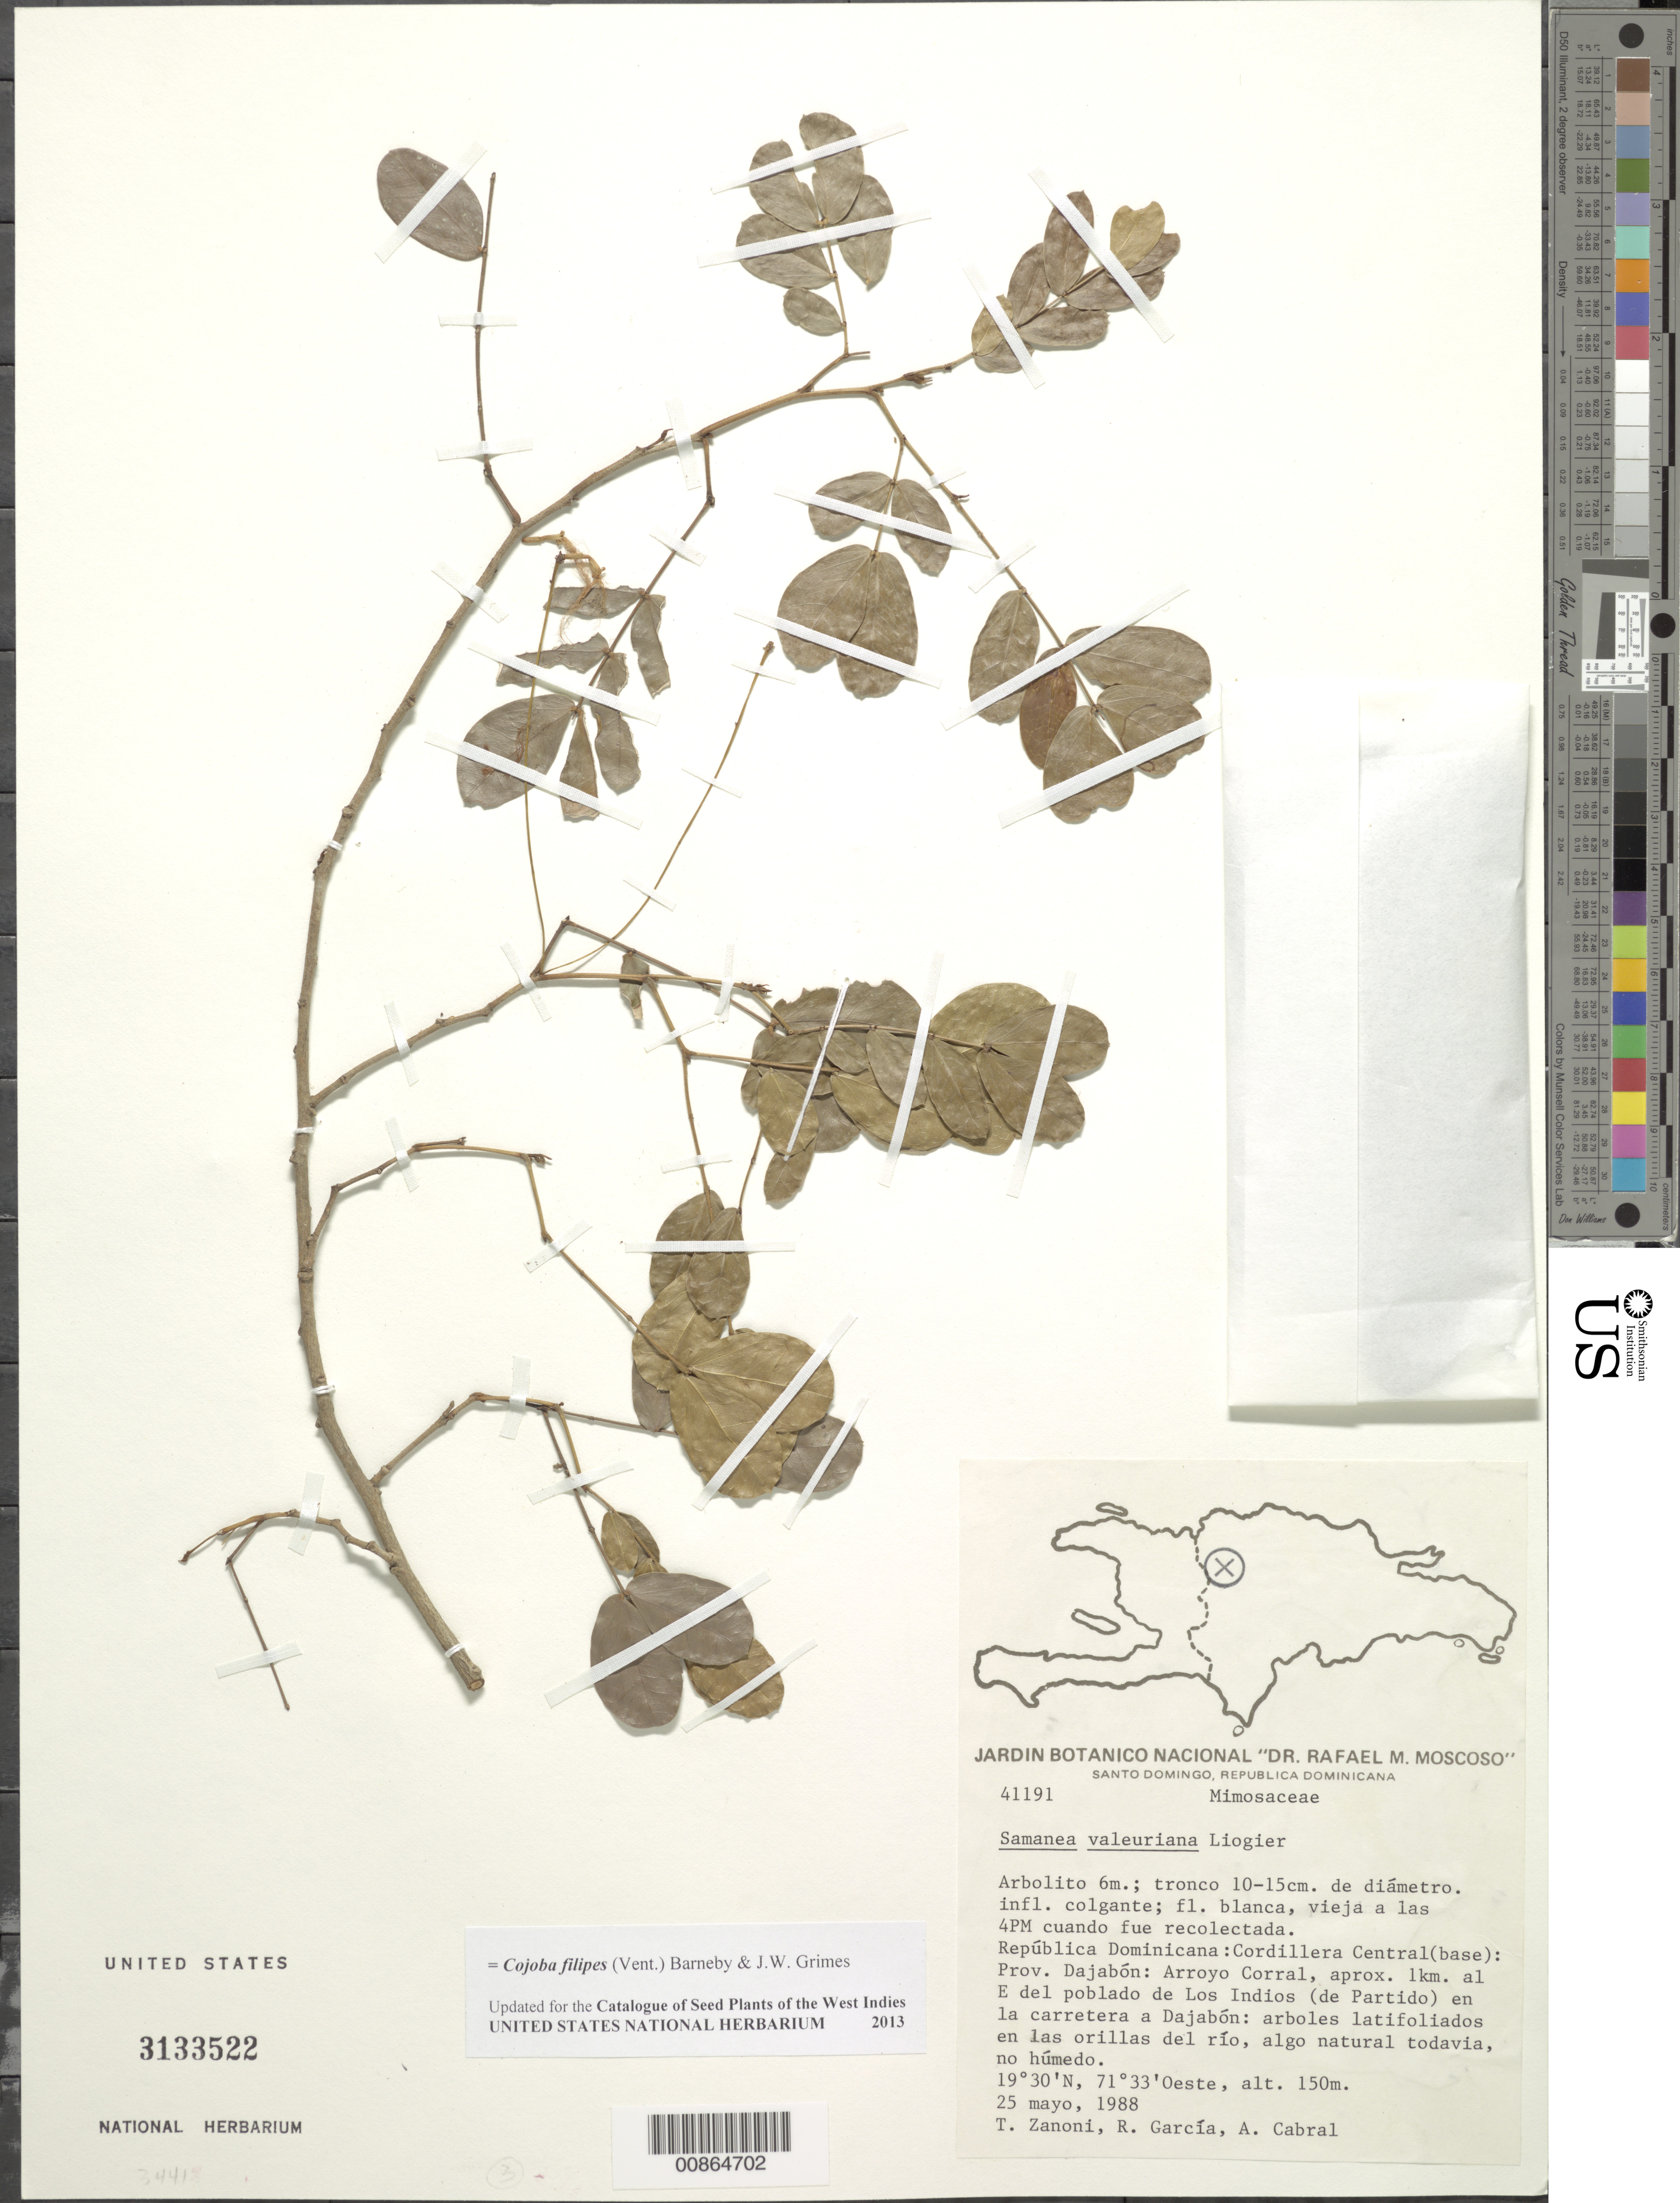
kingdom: Plantae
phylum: Tracheophyta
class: Magnoliopsida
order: Fabales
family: Fabaceae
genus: Cojoba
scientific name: Cojoba filipes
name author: (Vent.) Barneby & J.W. Grimes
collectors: T. A. Zanoni, R. G. García & A. Cabral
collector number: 41191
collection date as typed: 25 May 1988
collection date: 1988-05-25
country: Dominican Republic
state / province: Dajabon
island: Hispaniola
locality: Cordillera Central (base): Arroyo Corral, aprox. 1 km. al E del poblado de Los Indios (de Partido) en la carretera a Dajabón.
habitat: Arboles latifoliados en las orillas del río, algo natural todavia, no húmedo.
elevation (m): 150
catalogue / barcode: US 3133522